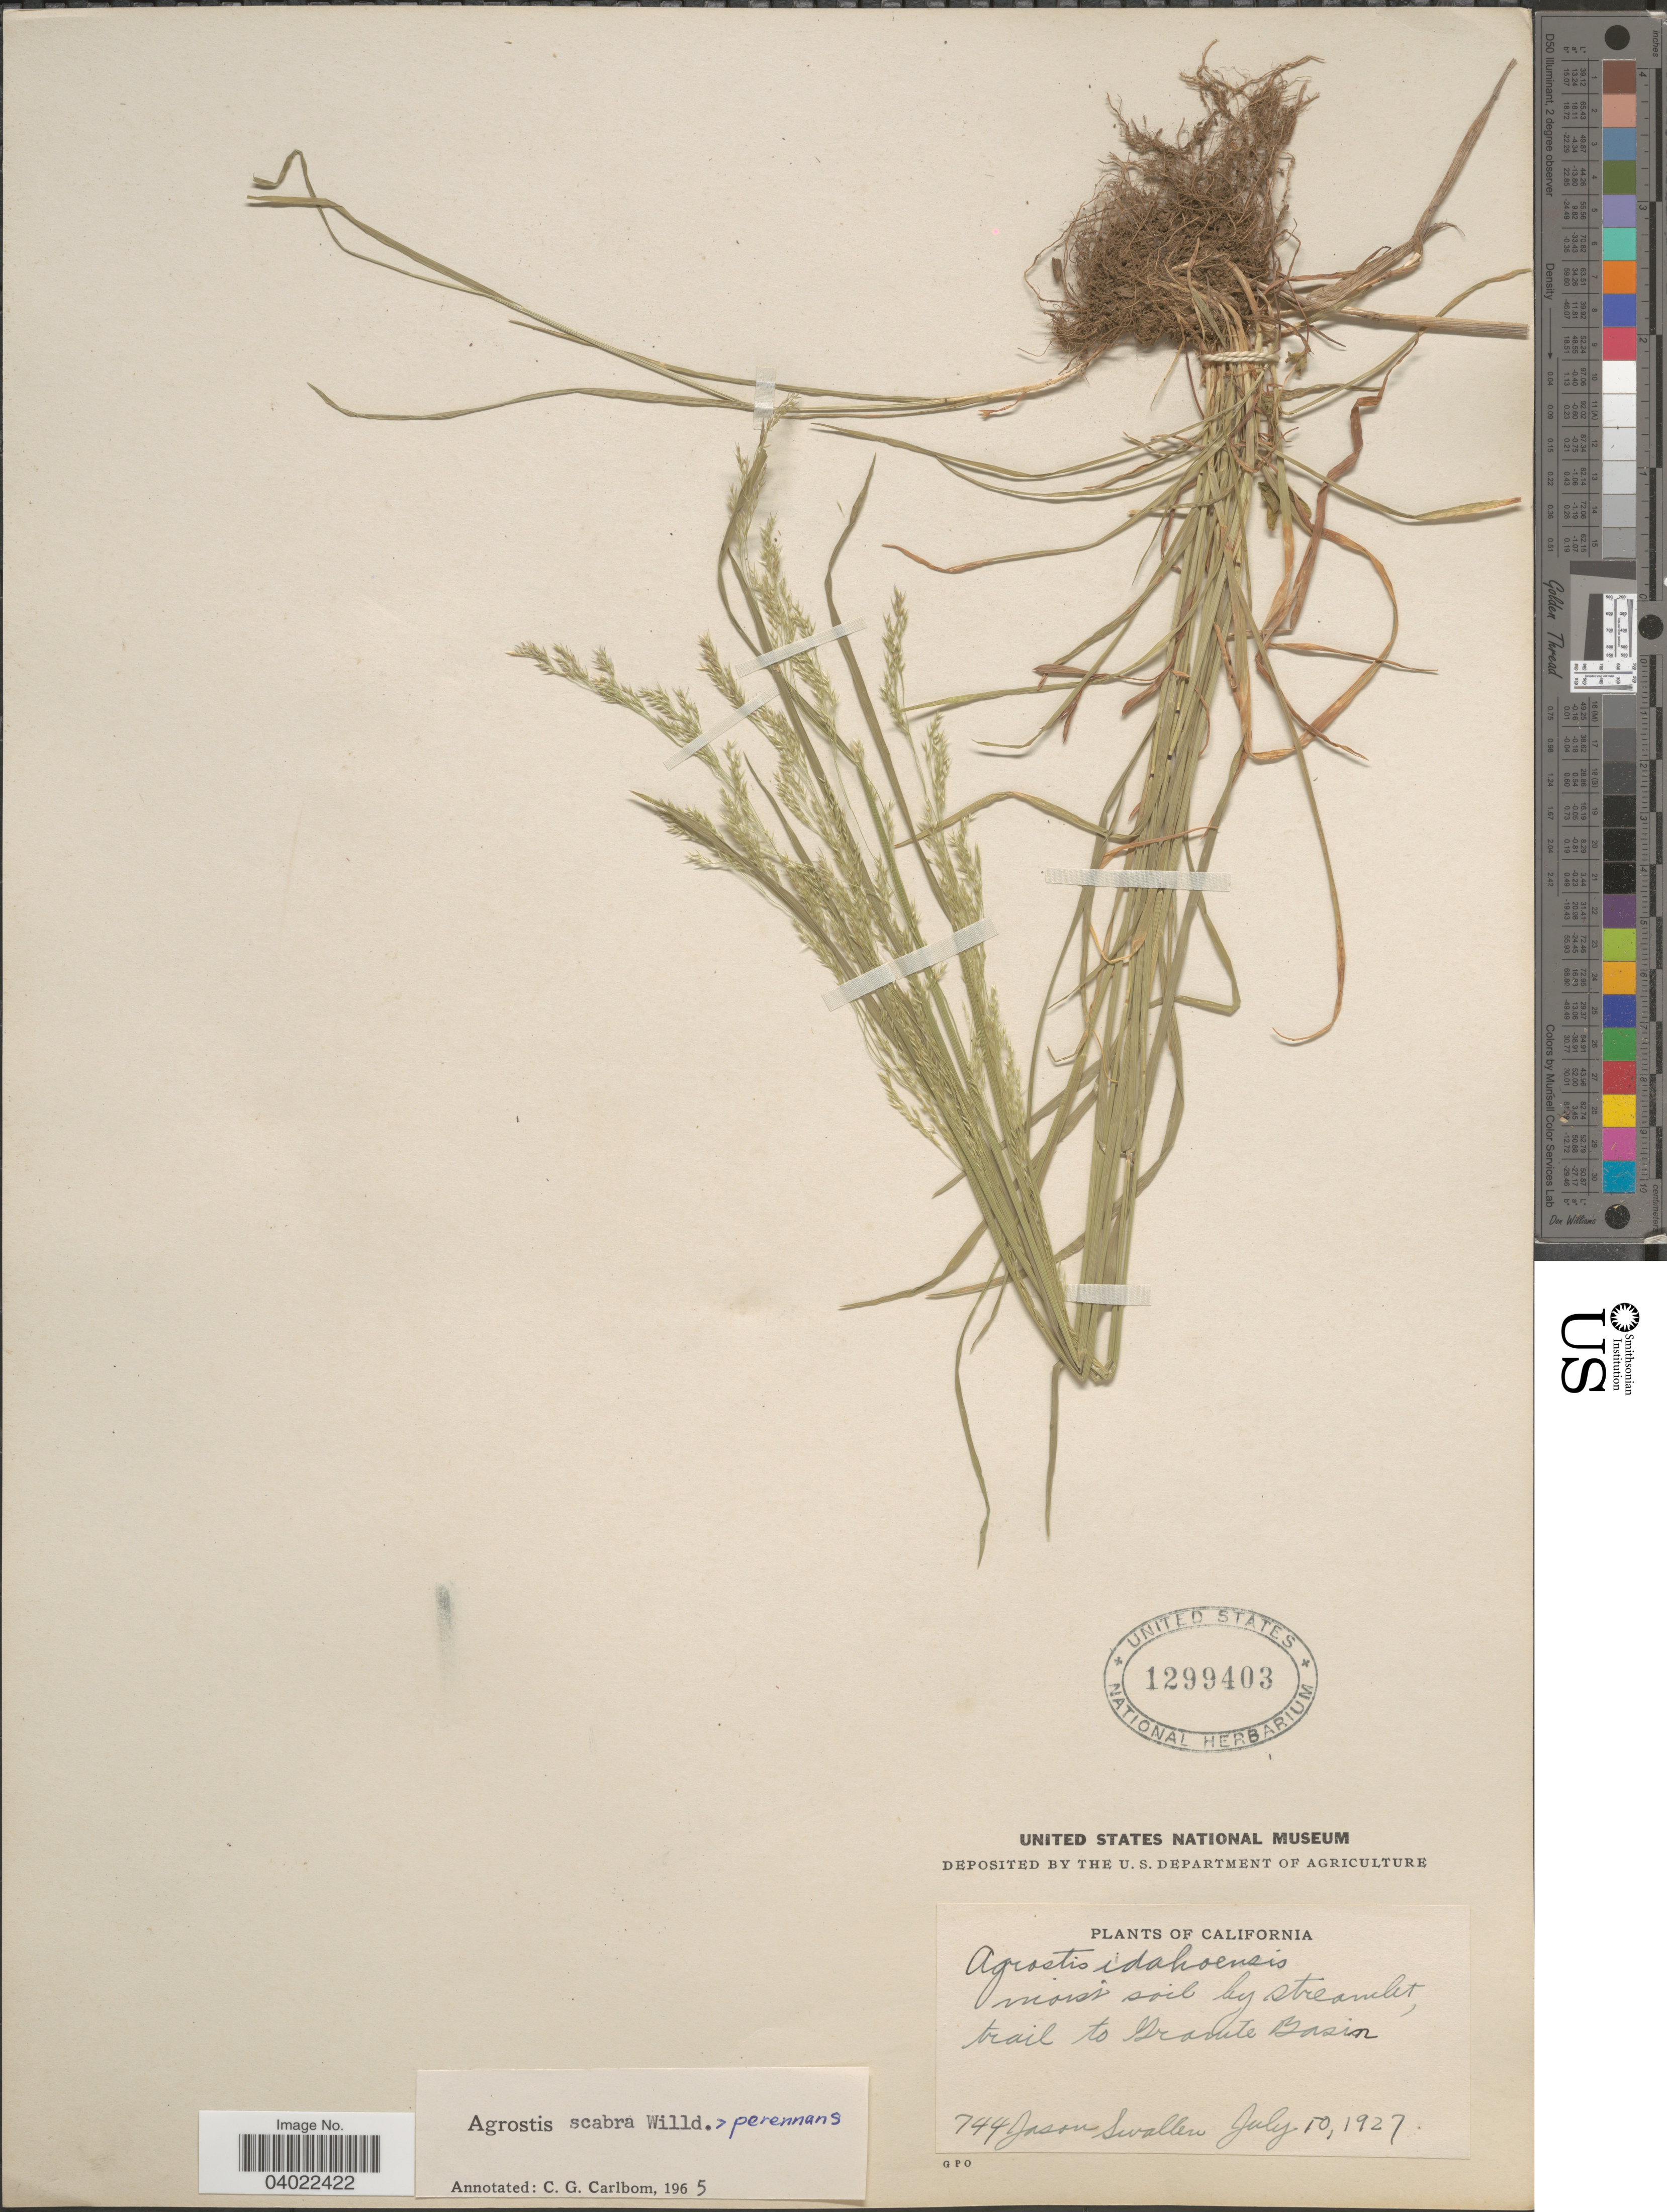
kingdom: Plantae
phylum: Tracheophyta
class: Liliopsida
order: Poales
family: Poaceae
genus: Agrostis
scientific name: Agrostis scabra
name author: Willd.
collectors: J. R. Swallen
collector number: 744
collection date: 1927-07-10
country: United States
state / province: California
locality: Trail to Granite Basin.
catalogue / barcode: US 1299403